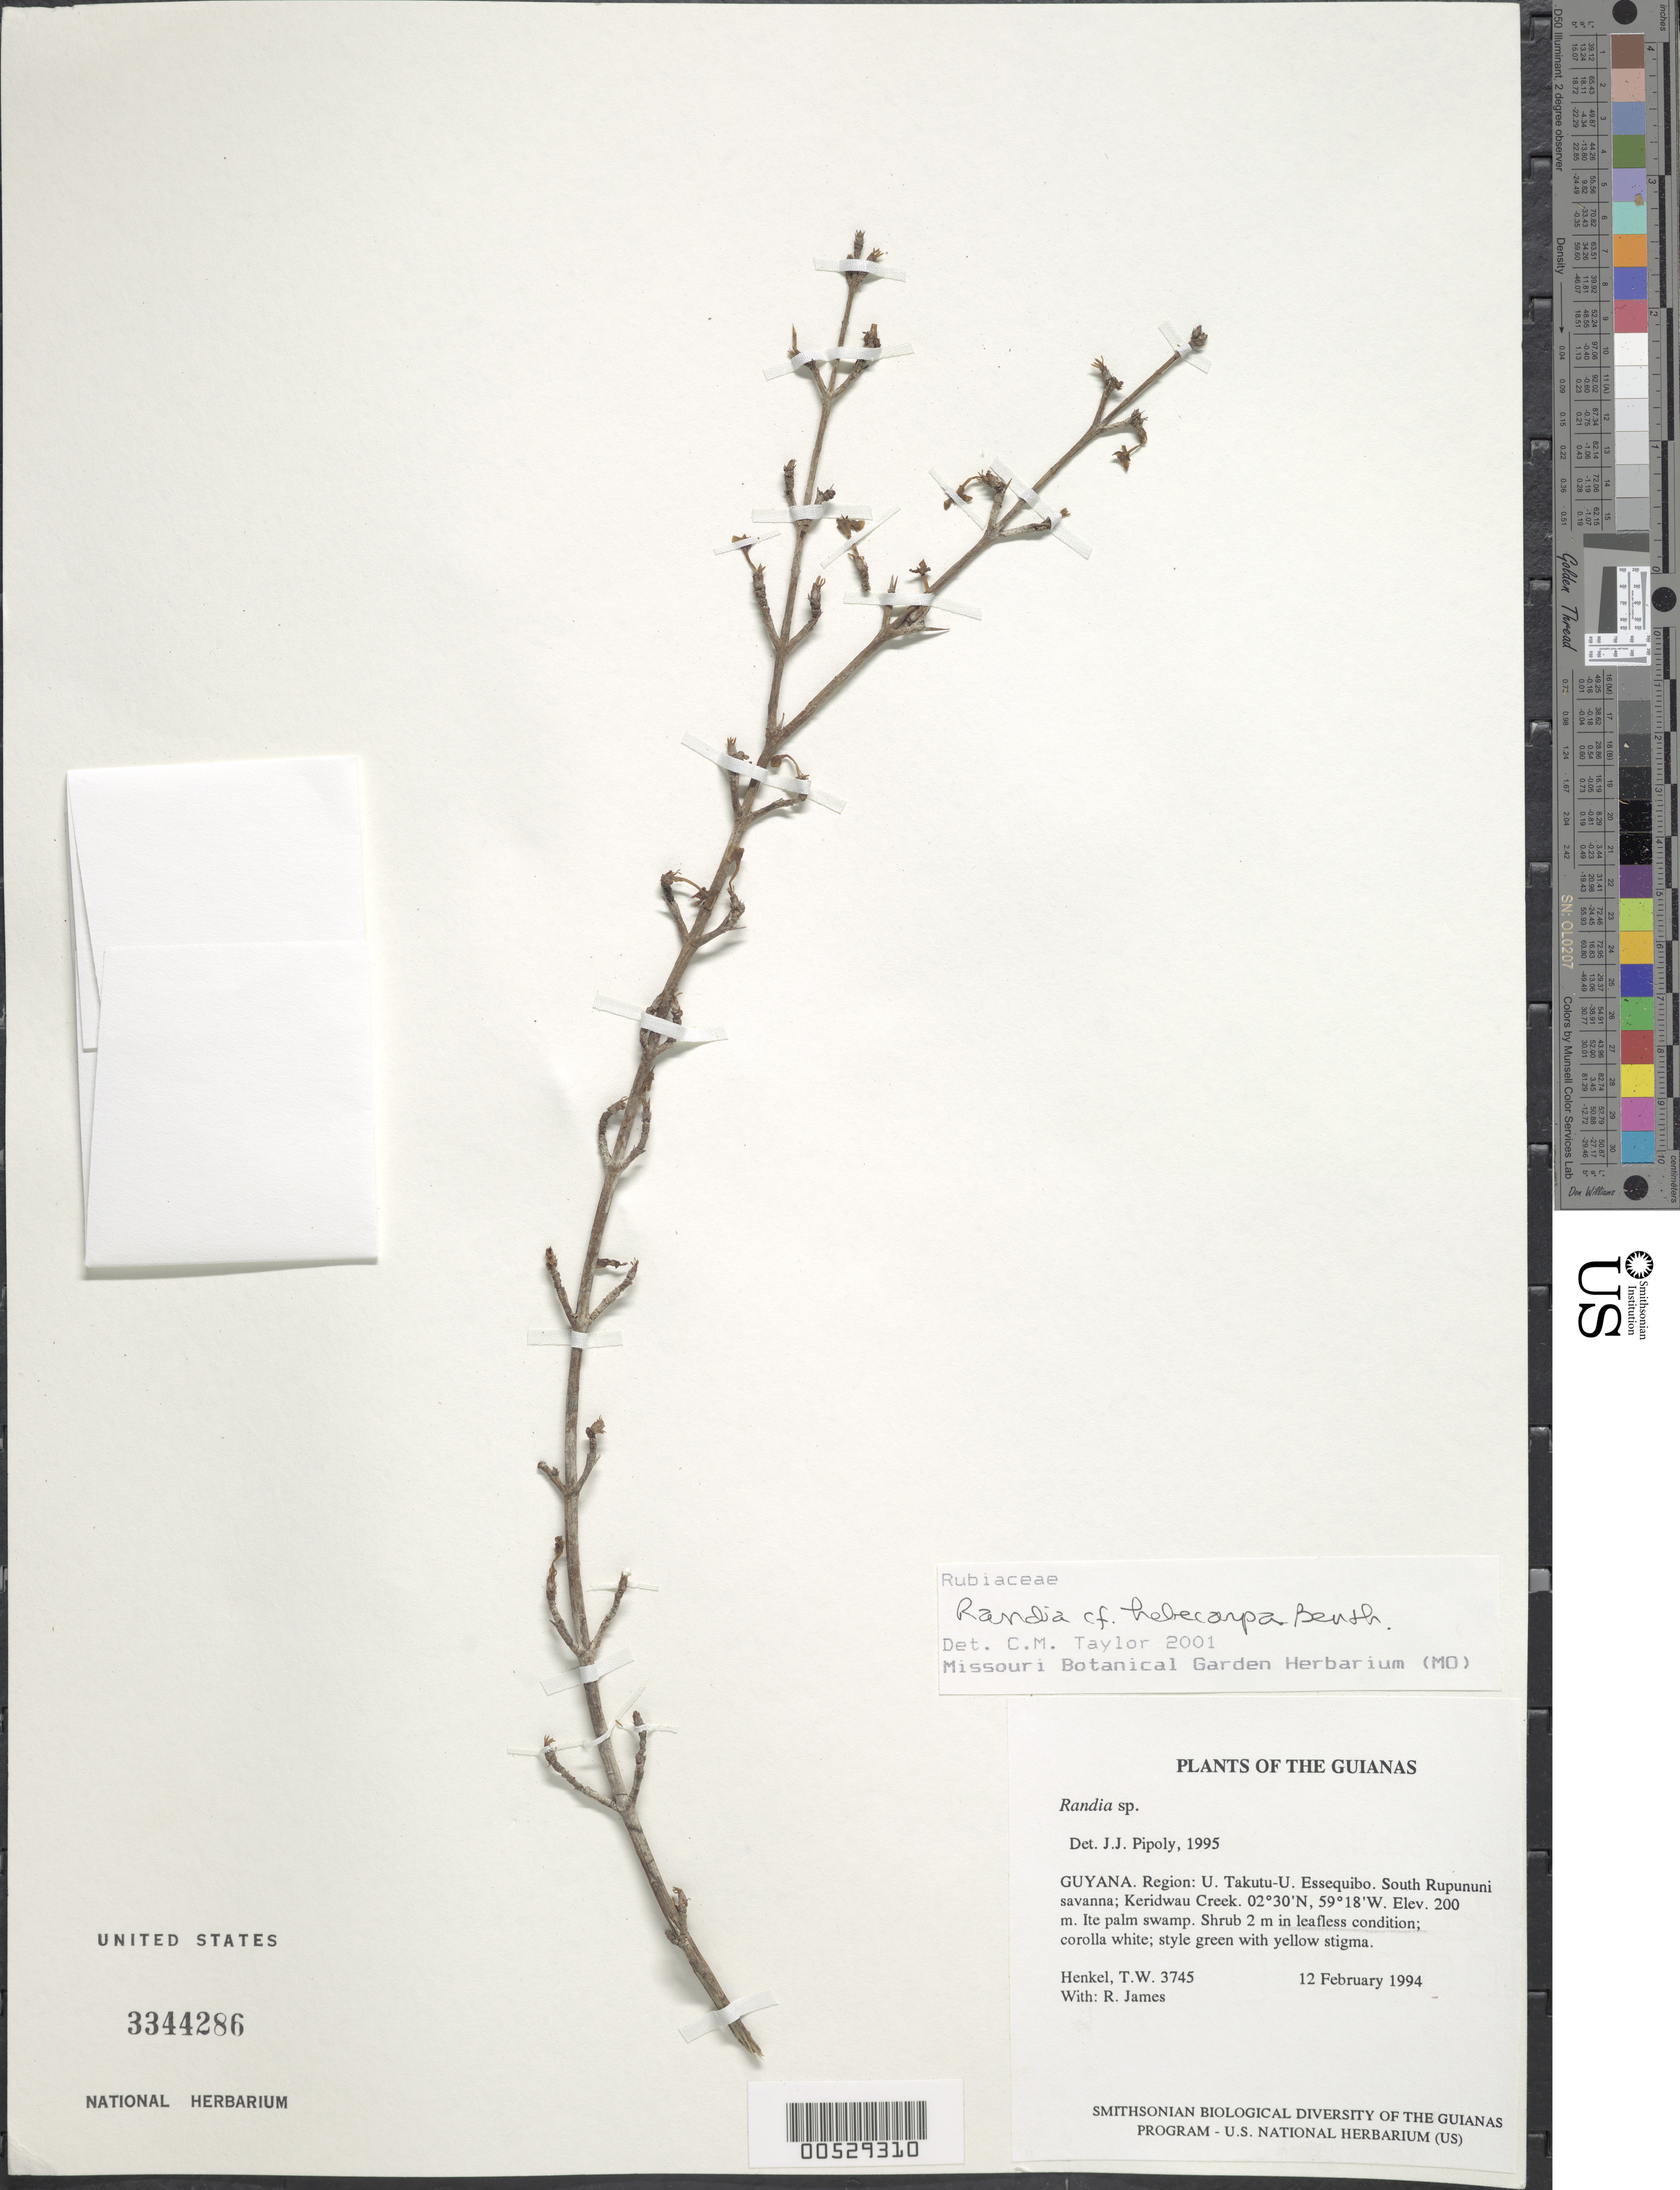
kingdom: Plantae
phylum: Tracheophyta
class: Magnoliopsida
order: Gentianales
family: Rubiaceae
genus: Randia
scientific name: Randia hebecarpa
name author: Benth.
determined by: Taylor, Charlotte M.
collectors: T. Henkel & R. James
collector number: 3745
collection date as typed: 12 February 1994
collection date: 1994-02-12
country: Guyana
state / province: U. Takutu-U. Essequibo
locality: South Rupununi savanna; Keridwau Creek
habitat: Ite palm swamp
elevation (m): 200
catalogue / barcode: US 3344286